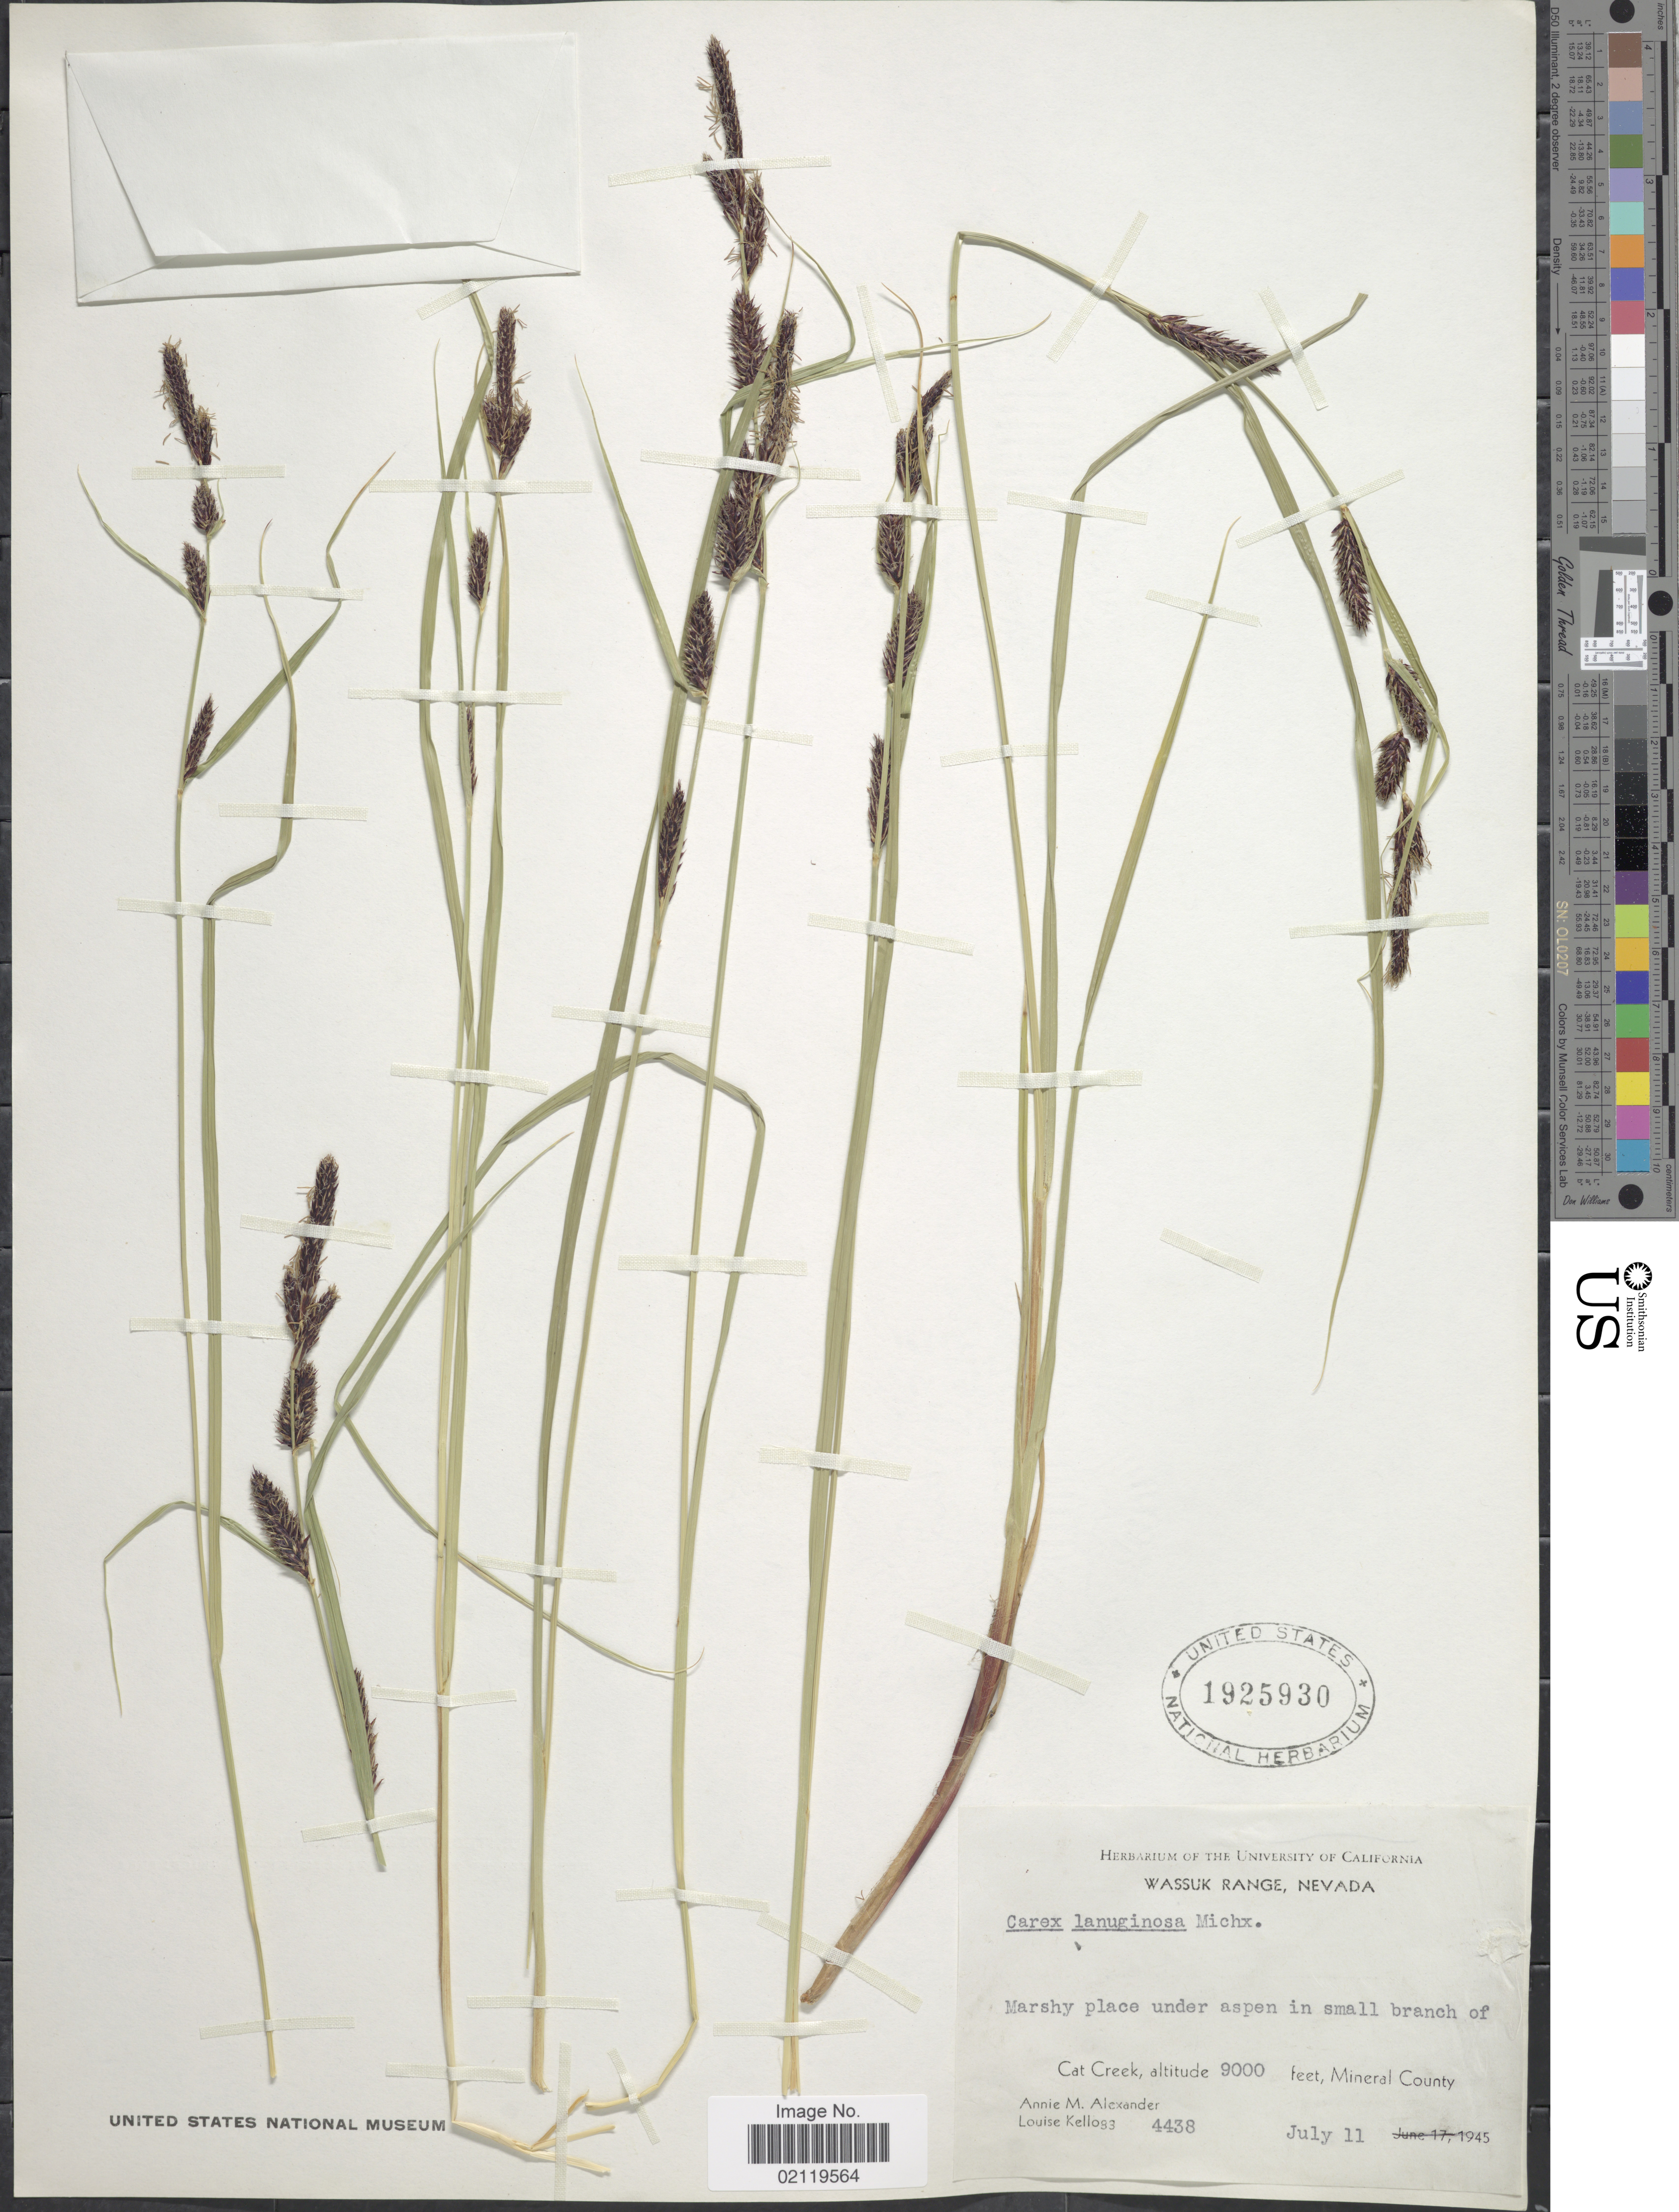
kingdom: Plantae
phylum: Tracheophyta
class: Liliopsida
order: Poales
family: Cyperaceae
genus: Carex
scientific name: Carex pellita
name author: Muhl. ex Willd.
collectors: A. M. Alexander & L. Kellogg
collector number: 4438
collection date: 1945-07-11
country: United States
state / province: Nevada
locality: Wassuk Range. Marshy place under aspen in small branch of Cat Creek, Mineral County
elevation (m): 2743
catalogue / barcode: US 1925930